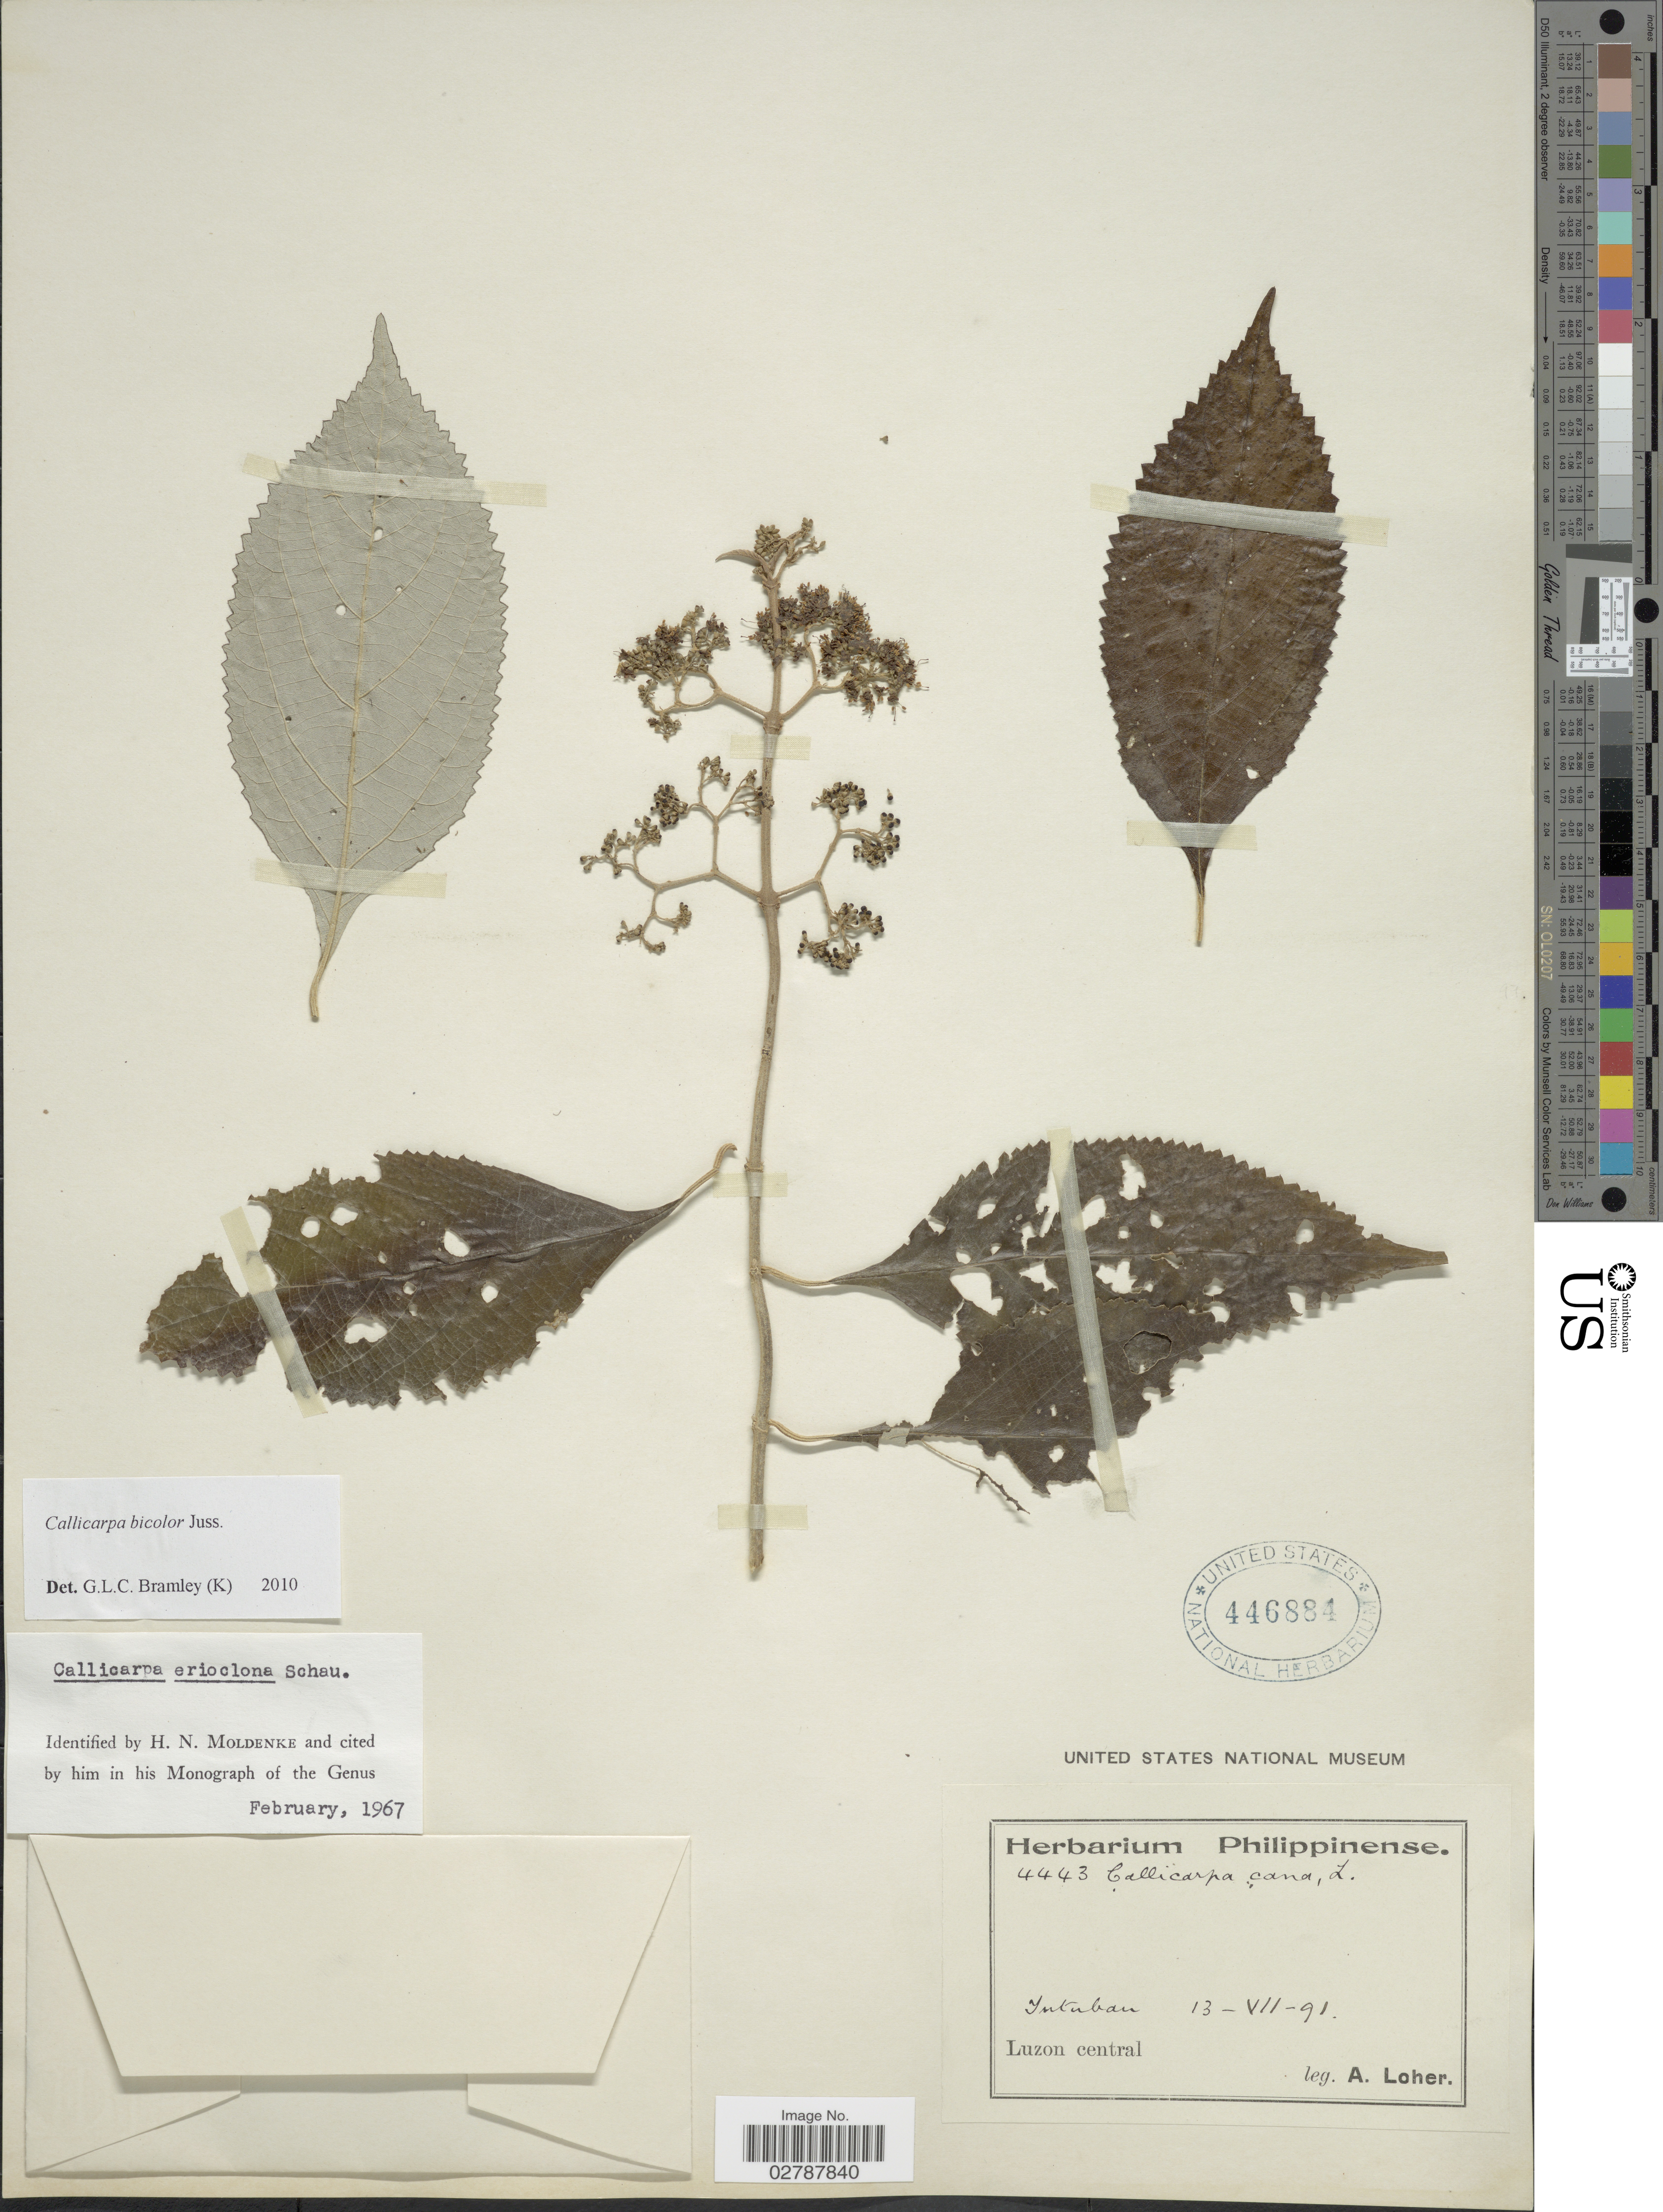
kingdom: Plantae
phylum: Tracheophyta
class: Magnoliopsida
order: Lamiales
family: Lamiaceae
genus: Callicarpa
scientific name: Callicarpa bicolor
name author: Juss.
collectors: A. Loher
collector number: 4443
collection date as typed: Transcribed d/m/y: 13/7/91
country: Philippines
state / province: Central Luzon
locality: Intuban. Luzon Central.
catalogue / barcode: US 446884